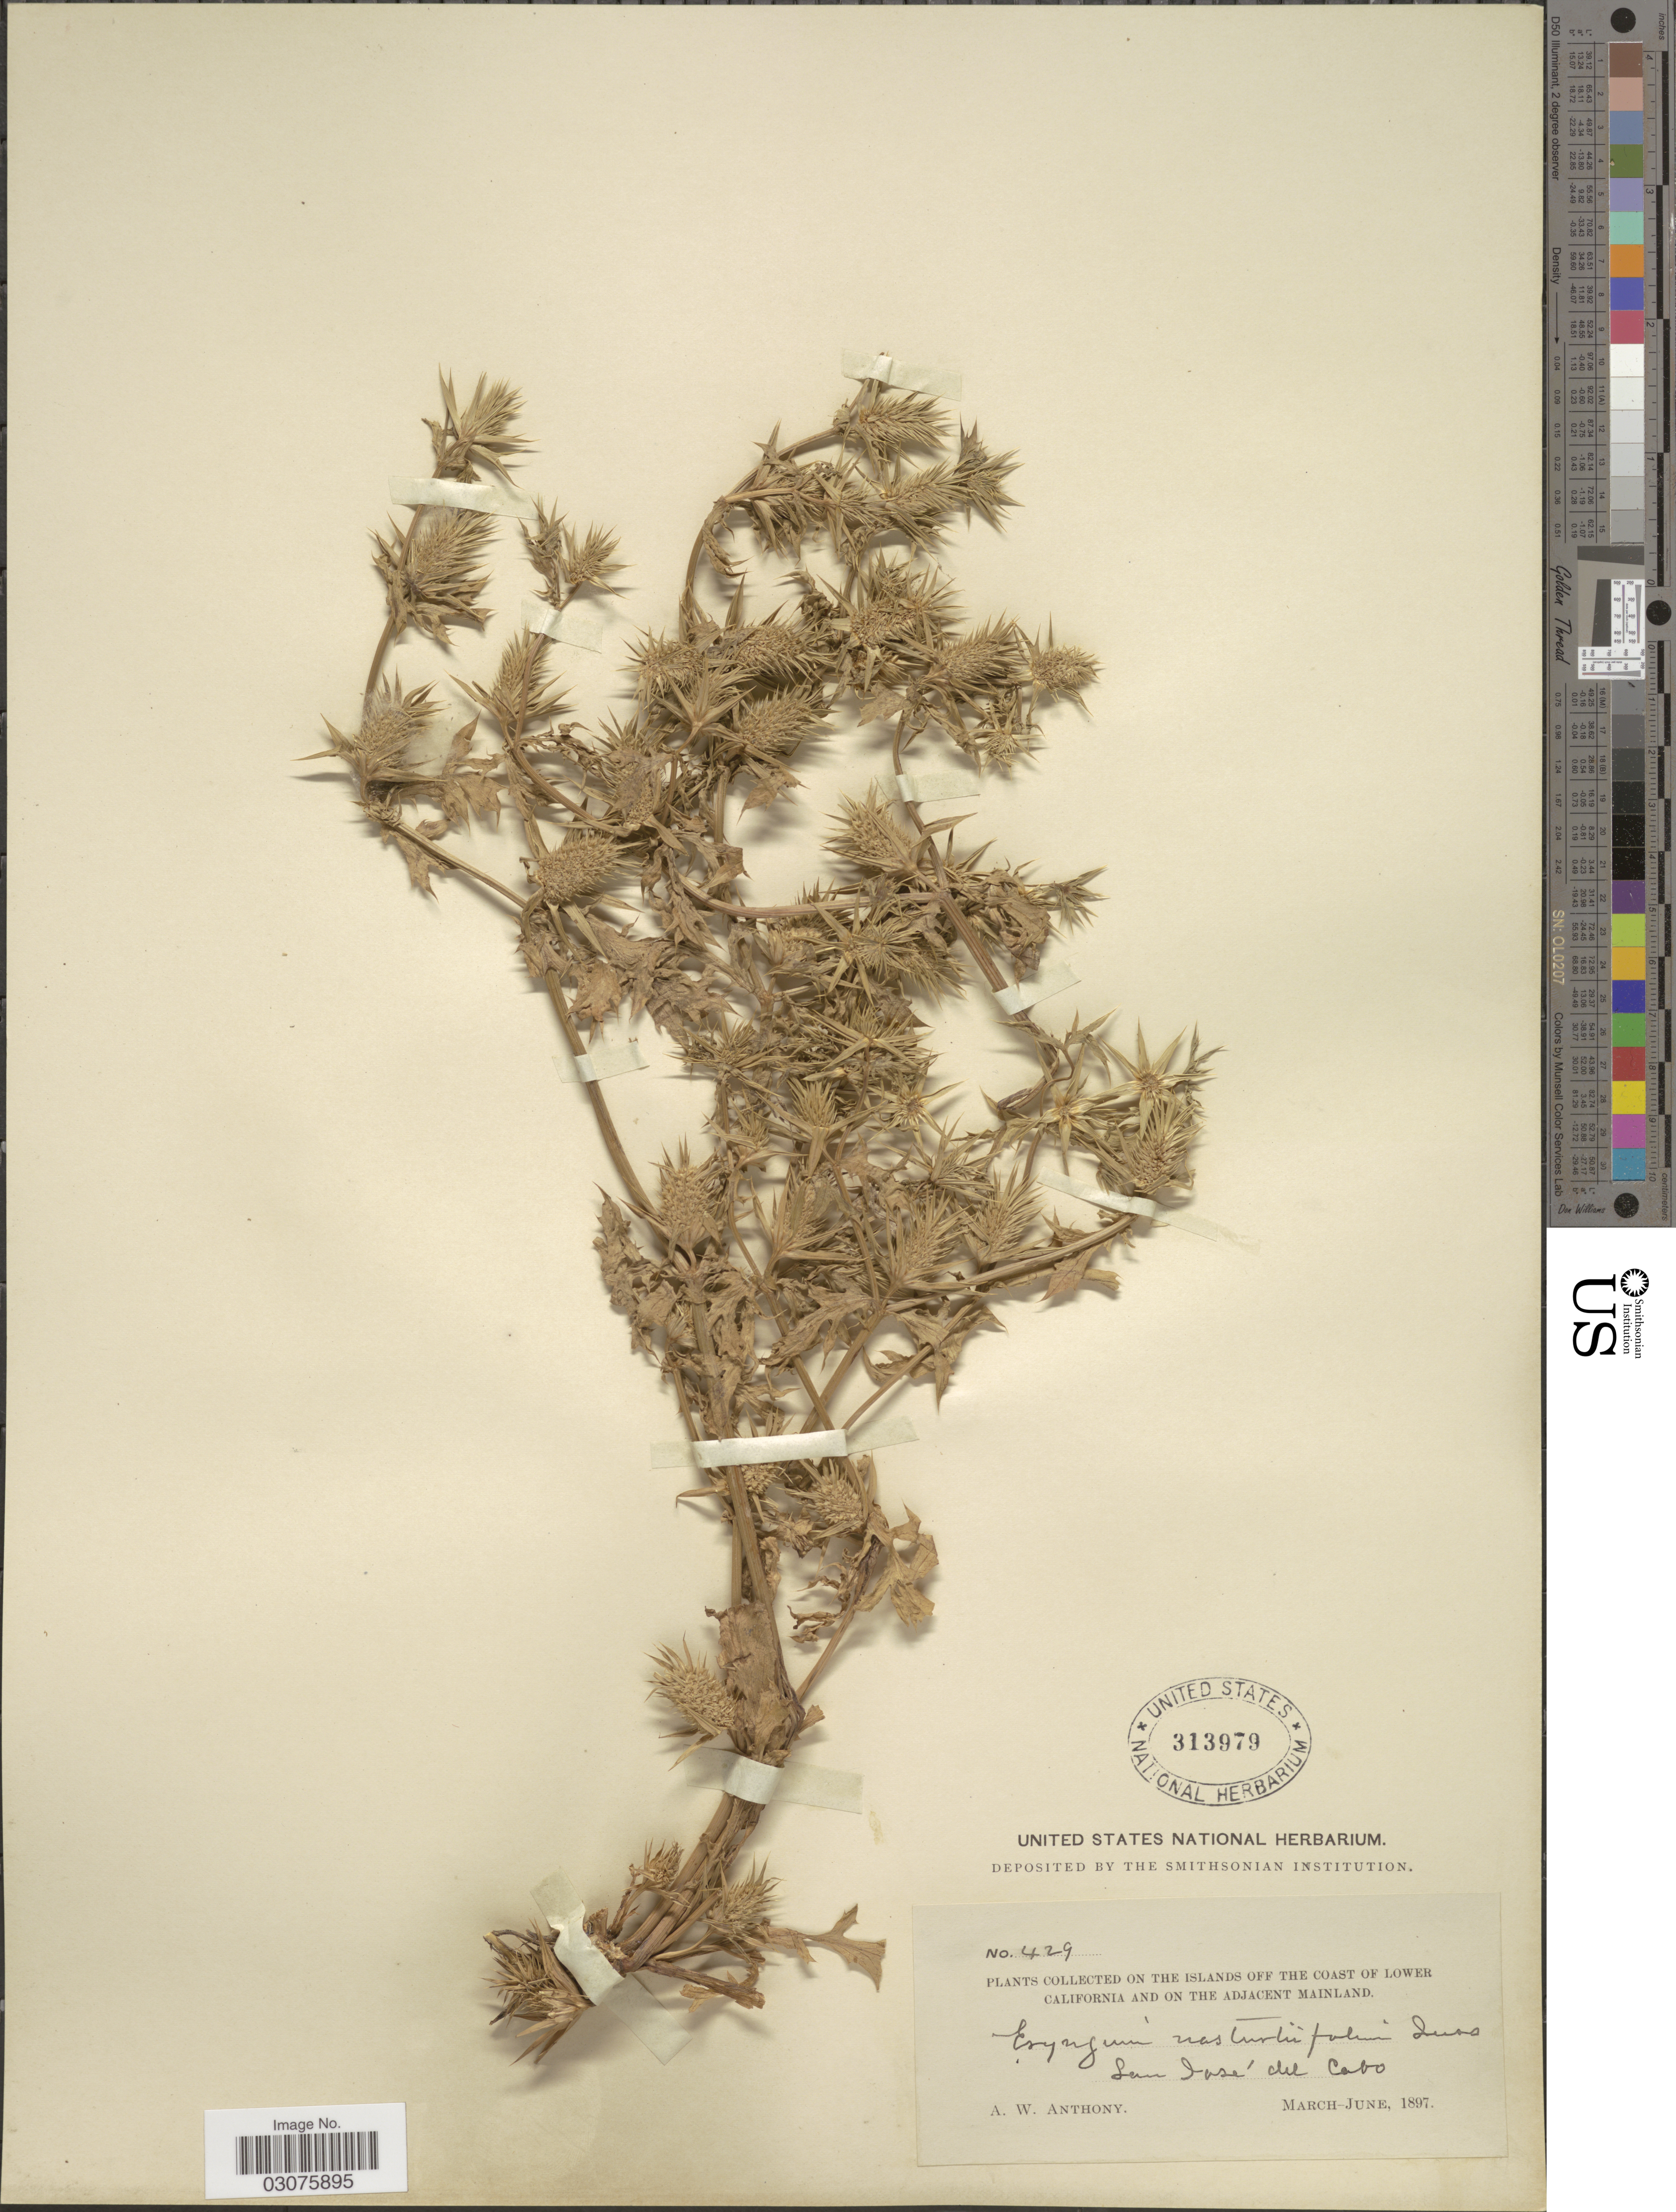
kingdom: Plantae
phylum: Tracheophyta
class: Magnoliopsida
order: Apiales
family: Apiaceae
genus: Eryngium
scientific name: Eryngium nasturtiifolium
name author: Juss. ex F. Delaroche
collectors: A. W. Anthony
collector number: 429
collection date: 1897-03/1897-06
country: Mexico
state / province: Baja California Sur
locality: Collected on the Islands off the coast of Lower California and on the adjacent Mainland. San José del Cabo.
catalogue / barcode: US 313979